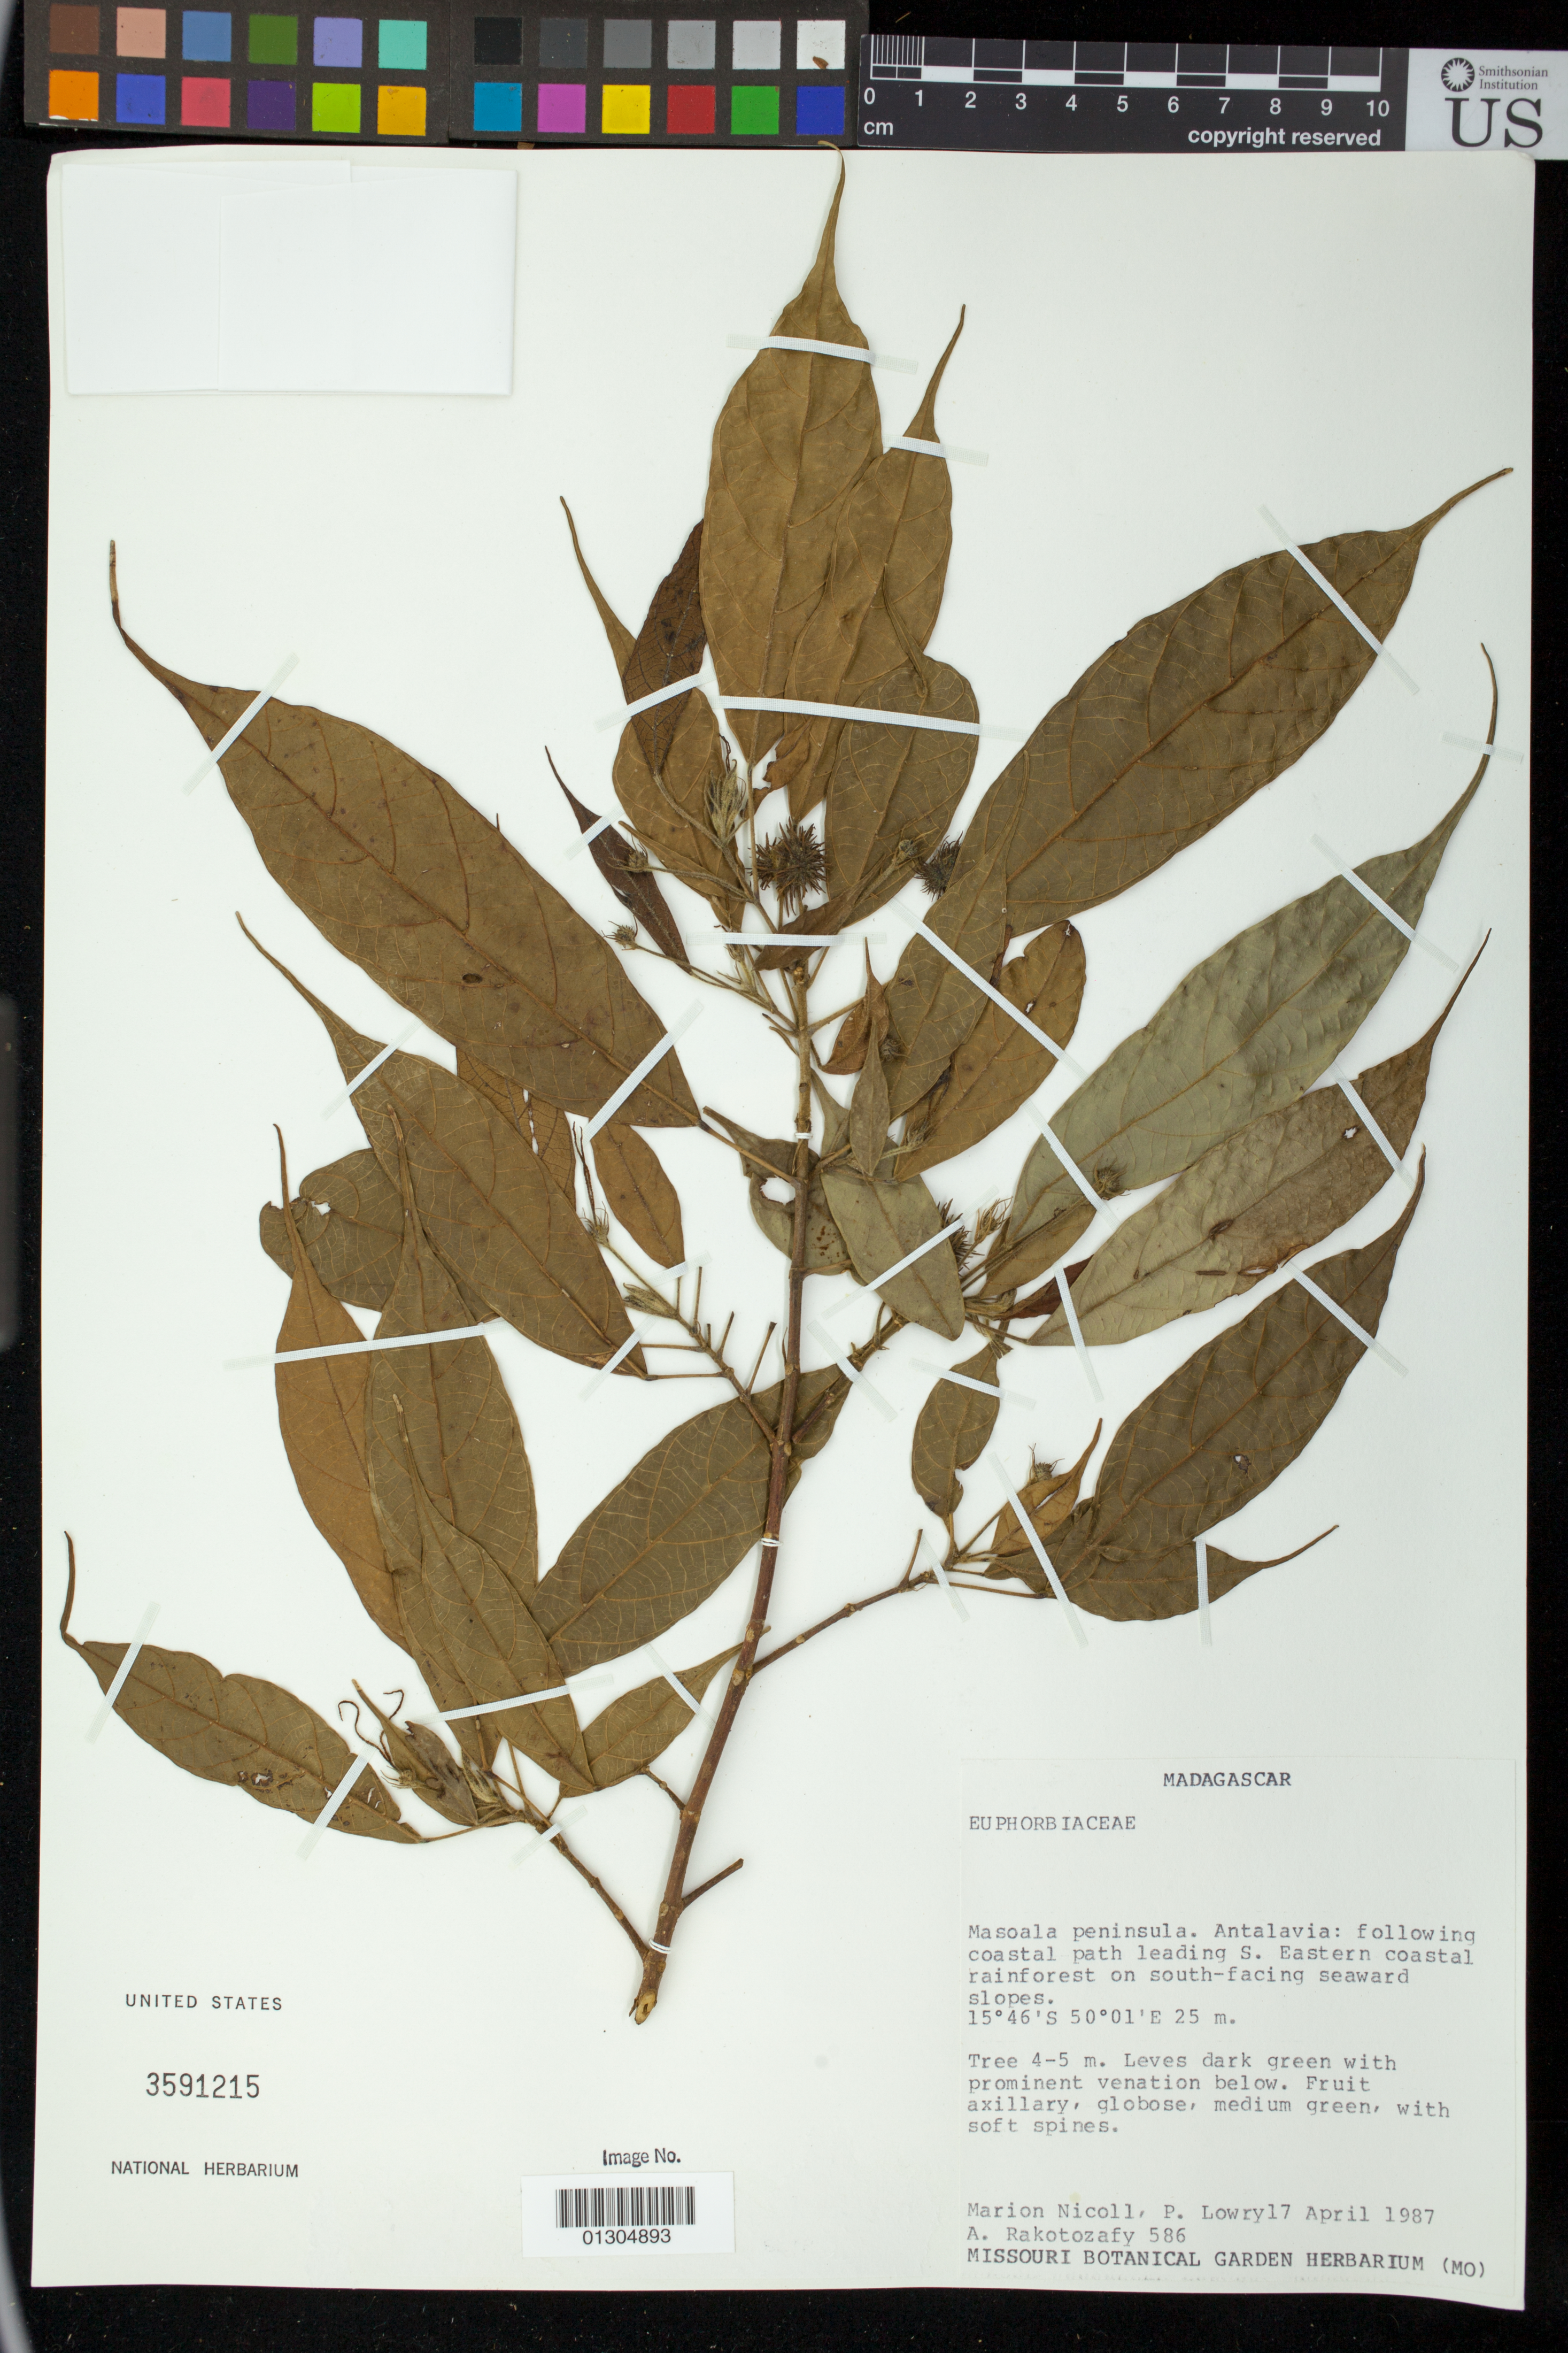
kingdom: Plantae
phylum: Tracheophyta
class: Magnoliopsida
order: Malpighiales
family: Euphorbiaceae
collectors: M. F. Nicoll, P. P. Lowry & A. Rakotozafy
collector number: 586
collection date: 1987-04-17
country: Madagascar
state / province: Analanjirofo / Sava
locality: Masoala peninsula. Antalavia: following coastal path leading S.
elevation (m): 25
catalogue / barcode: US 3591215